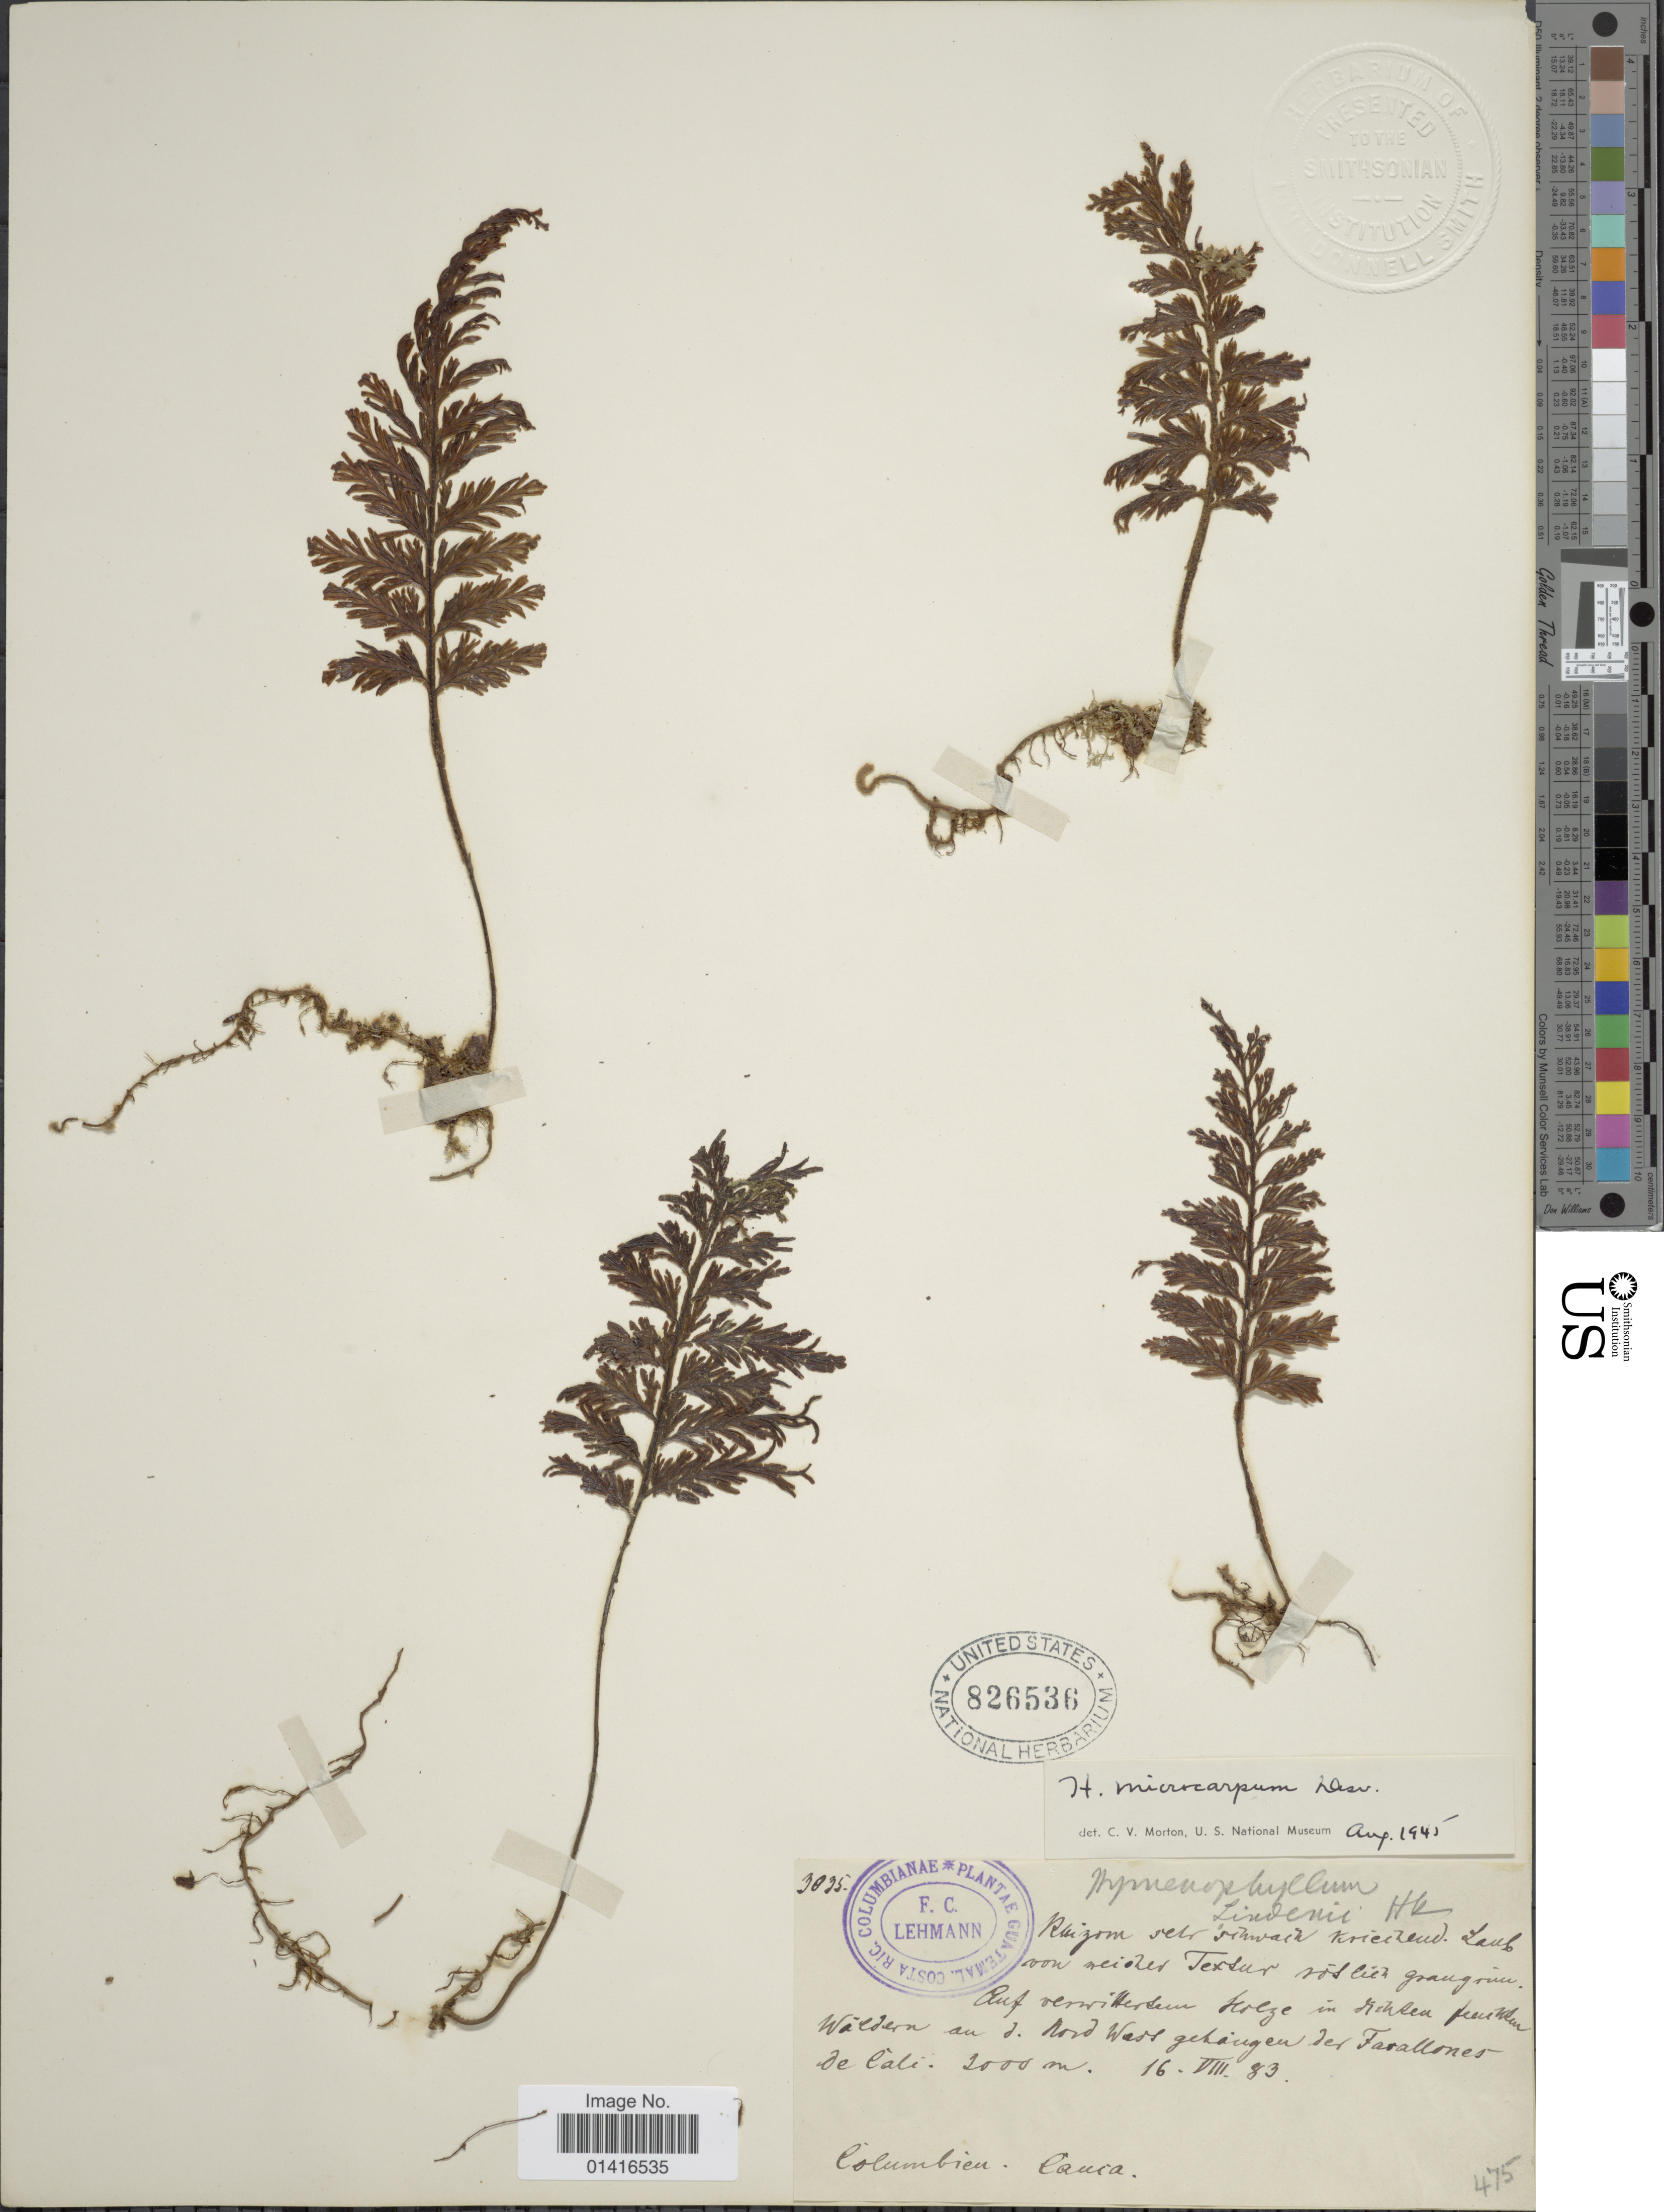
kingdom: Plantae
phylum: Tracheophyta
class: Polypodiopsida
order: Hymenophyllales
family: Hymenophyllaceae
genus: Hymenophyllum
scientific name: Hymenophyllum microcarpum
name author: (Desv.) Lellinger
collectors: F. C. Lehmann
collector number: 3035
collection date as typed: Transcribed d/m/y: 16/8/83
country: Colombia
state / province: Cauca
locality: Farallones de Cali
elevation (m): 2000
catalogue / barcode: US 826536